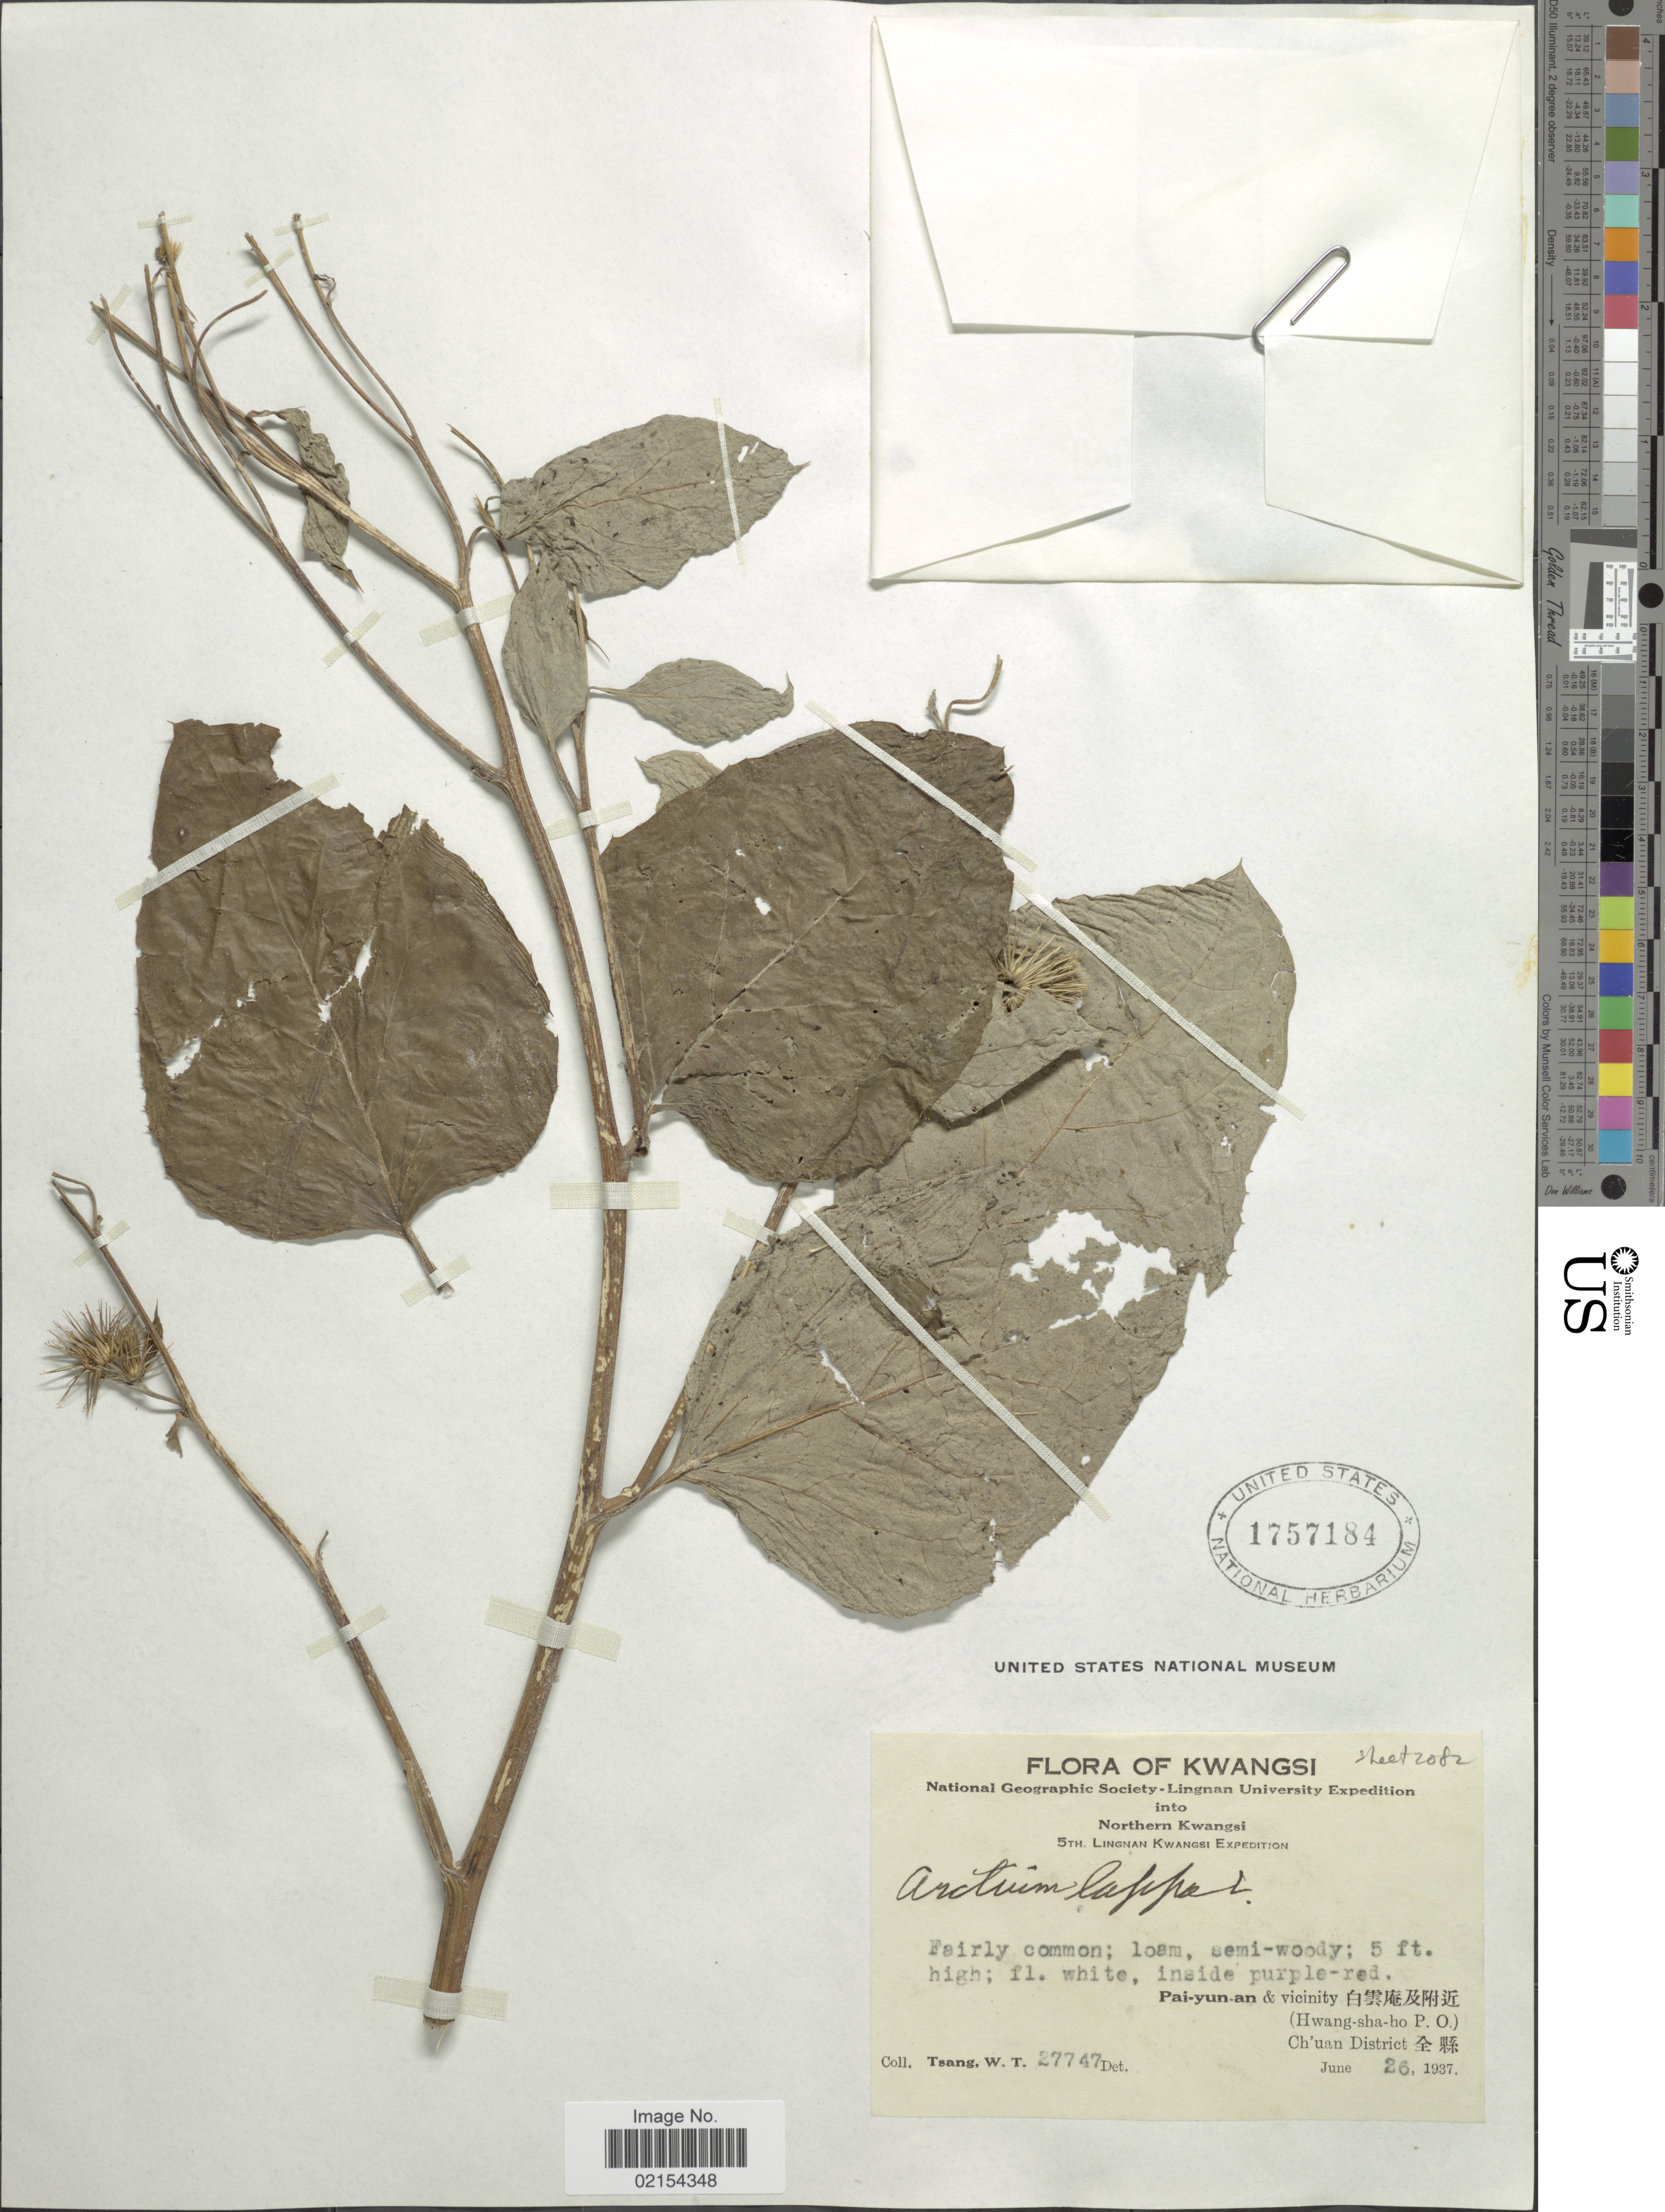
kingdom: Plantae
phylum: Tracheophyta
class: Magnoliopsida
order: Asterales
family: Asteraceae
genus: Arctium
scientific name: Arctium lappa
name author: L.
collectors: W. T. Tsang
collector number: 27747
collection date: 1937-06-26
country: China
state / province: Guangxi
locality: Northern Kwangsi, Pai-yun-an & vicinity, (Hwang-sha-ho, P.O.), Ch' uan District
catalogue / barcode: US 1757184